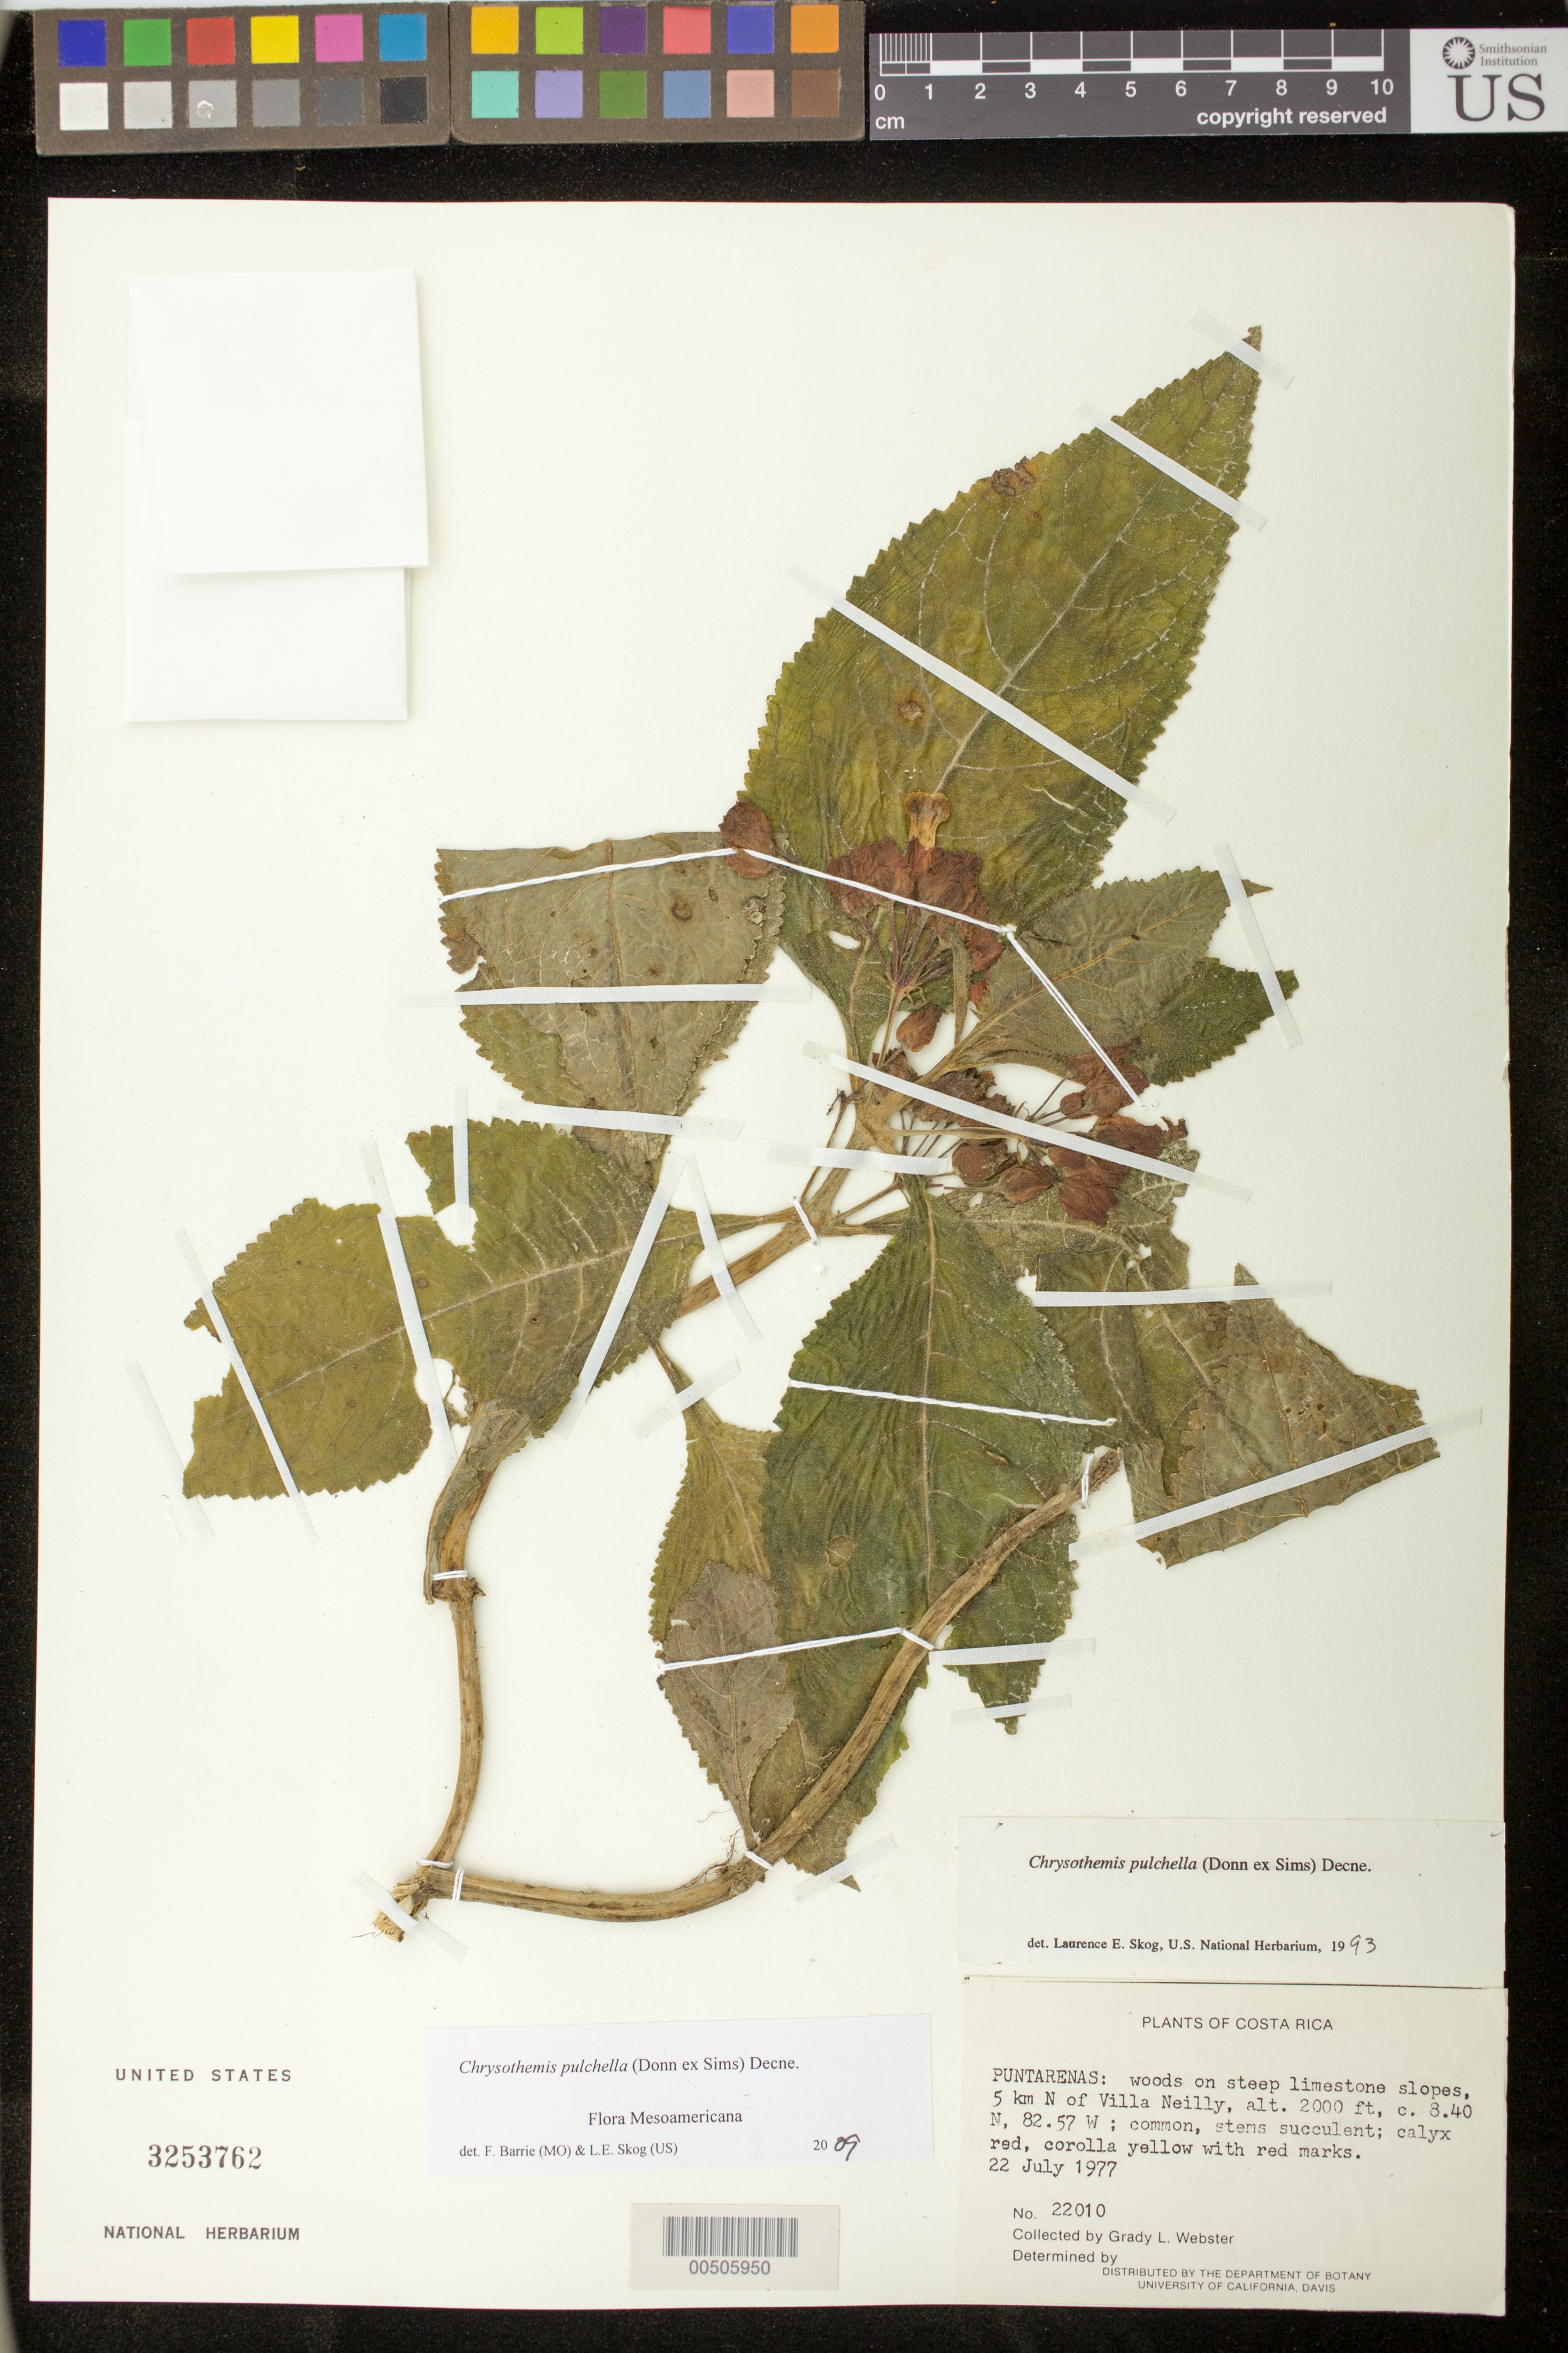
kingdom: Plantae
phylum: Tracheophyta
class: Magnoliopsida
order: Lamiales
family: Gesneriaceae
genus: Chrysothemis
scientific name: Chrysothemis pulchella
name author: (Donn ex Sims) Decne.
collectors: G. L. Webster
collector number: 22010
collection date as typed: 22 Jul 1977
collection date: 1977-07-22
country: Costa Rica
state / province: Puntarenas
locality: N of Villa Neilly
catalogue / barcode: US 3253762